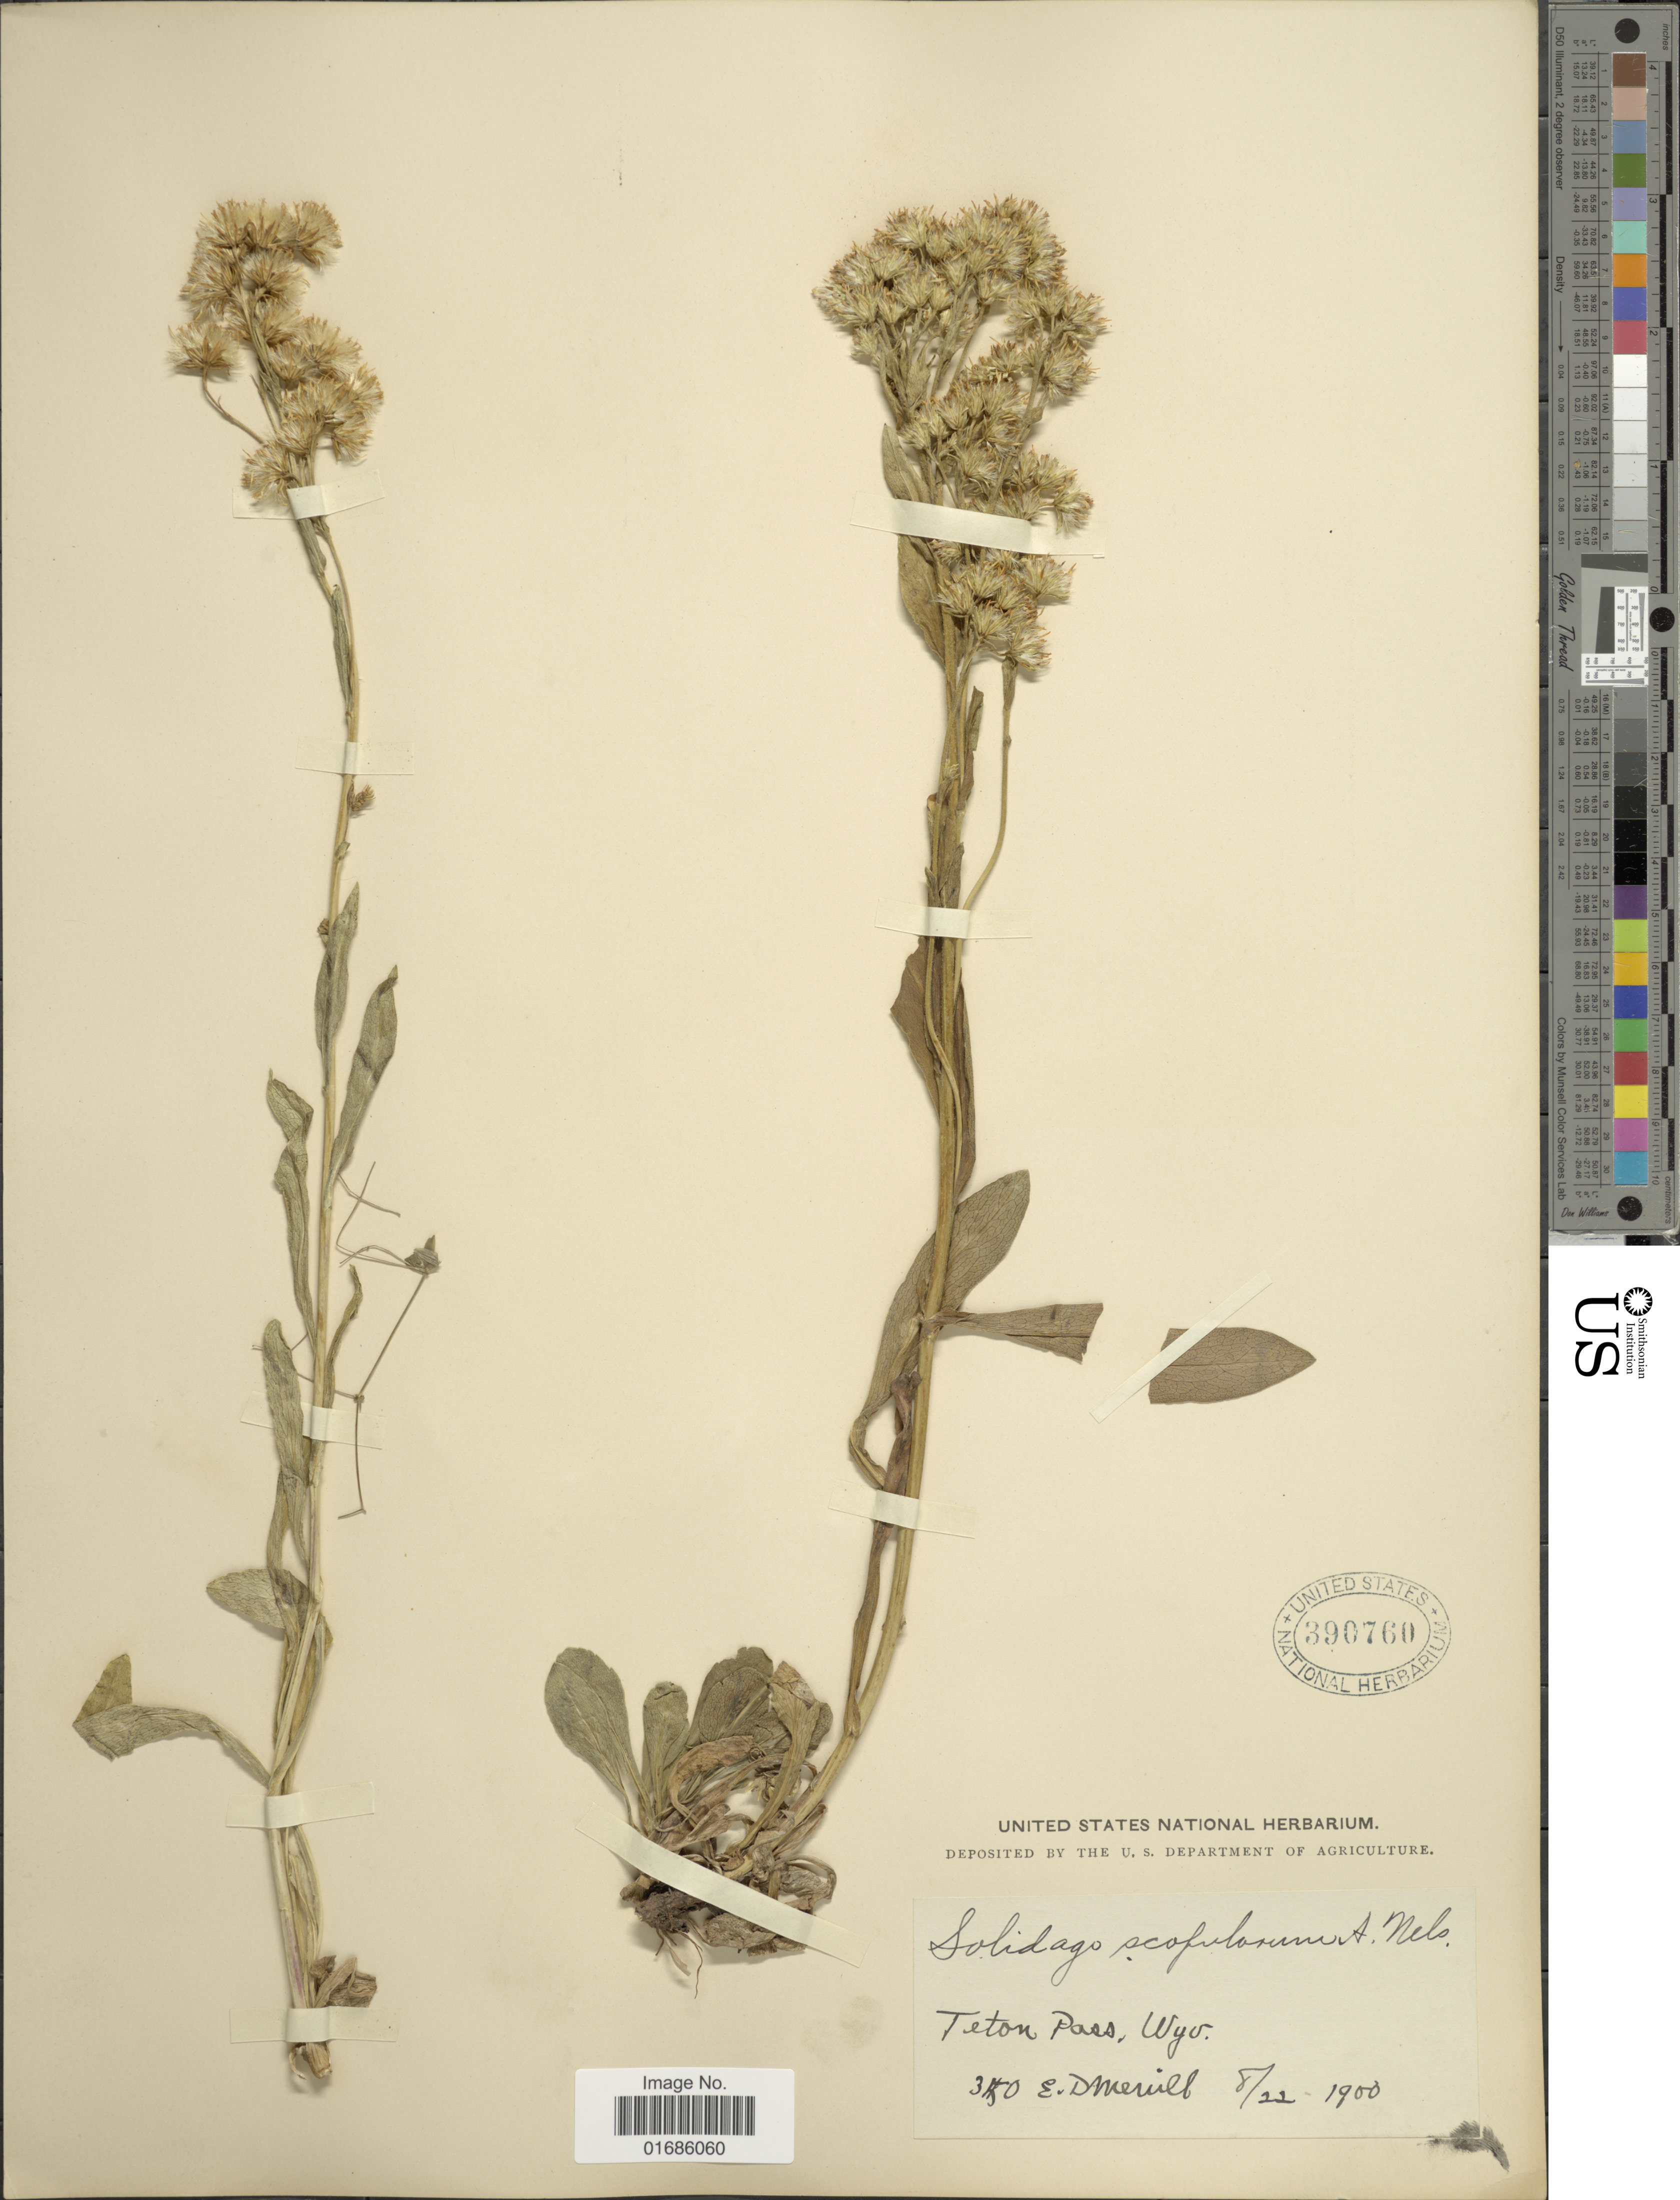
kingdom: Plantae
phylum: Tracheophyta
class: Magnoliopsida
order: Asterales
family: Asteraceae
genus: Solidago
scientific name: Solidago ciliosa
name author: Greene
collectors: E. D. Merrill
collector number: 350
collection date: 1900-08-22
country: United States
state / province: Wyoming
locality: Teton Pass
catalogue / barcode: US 390760